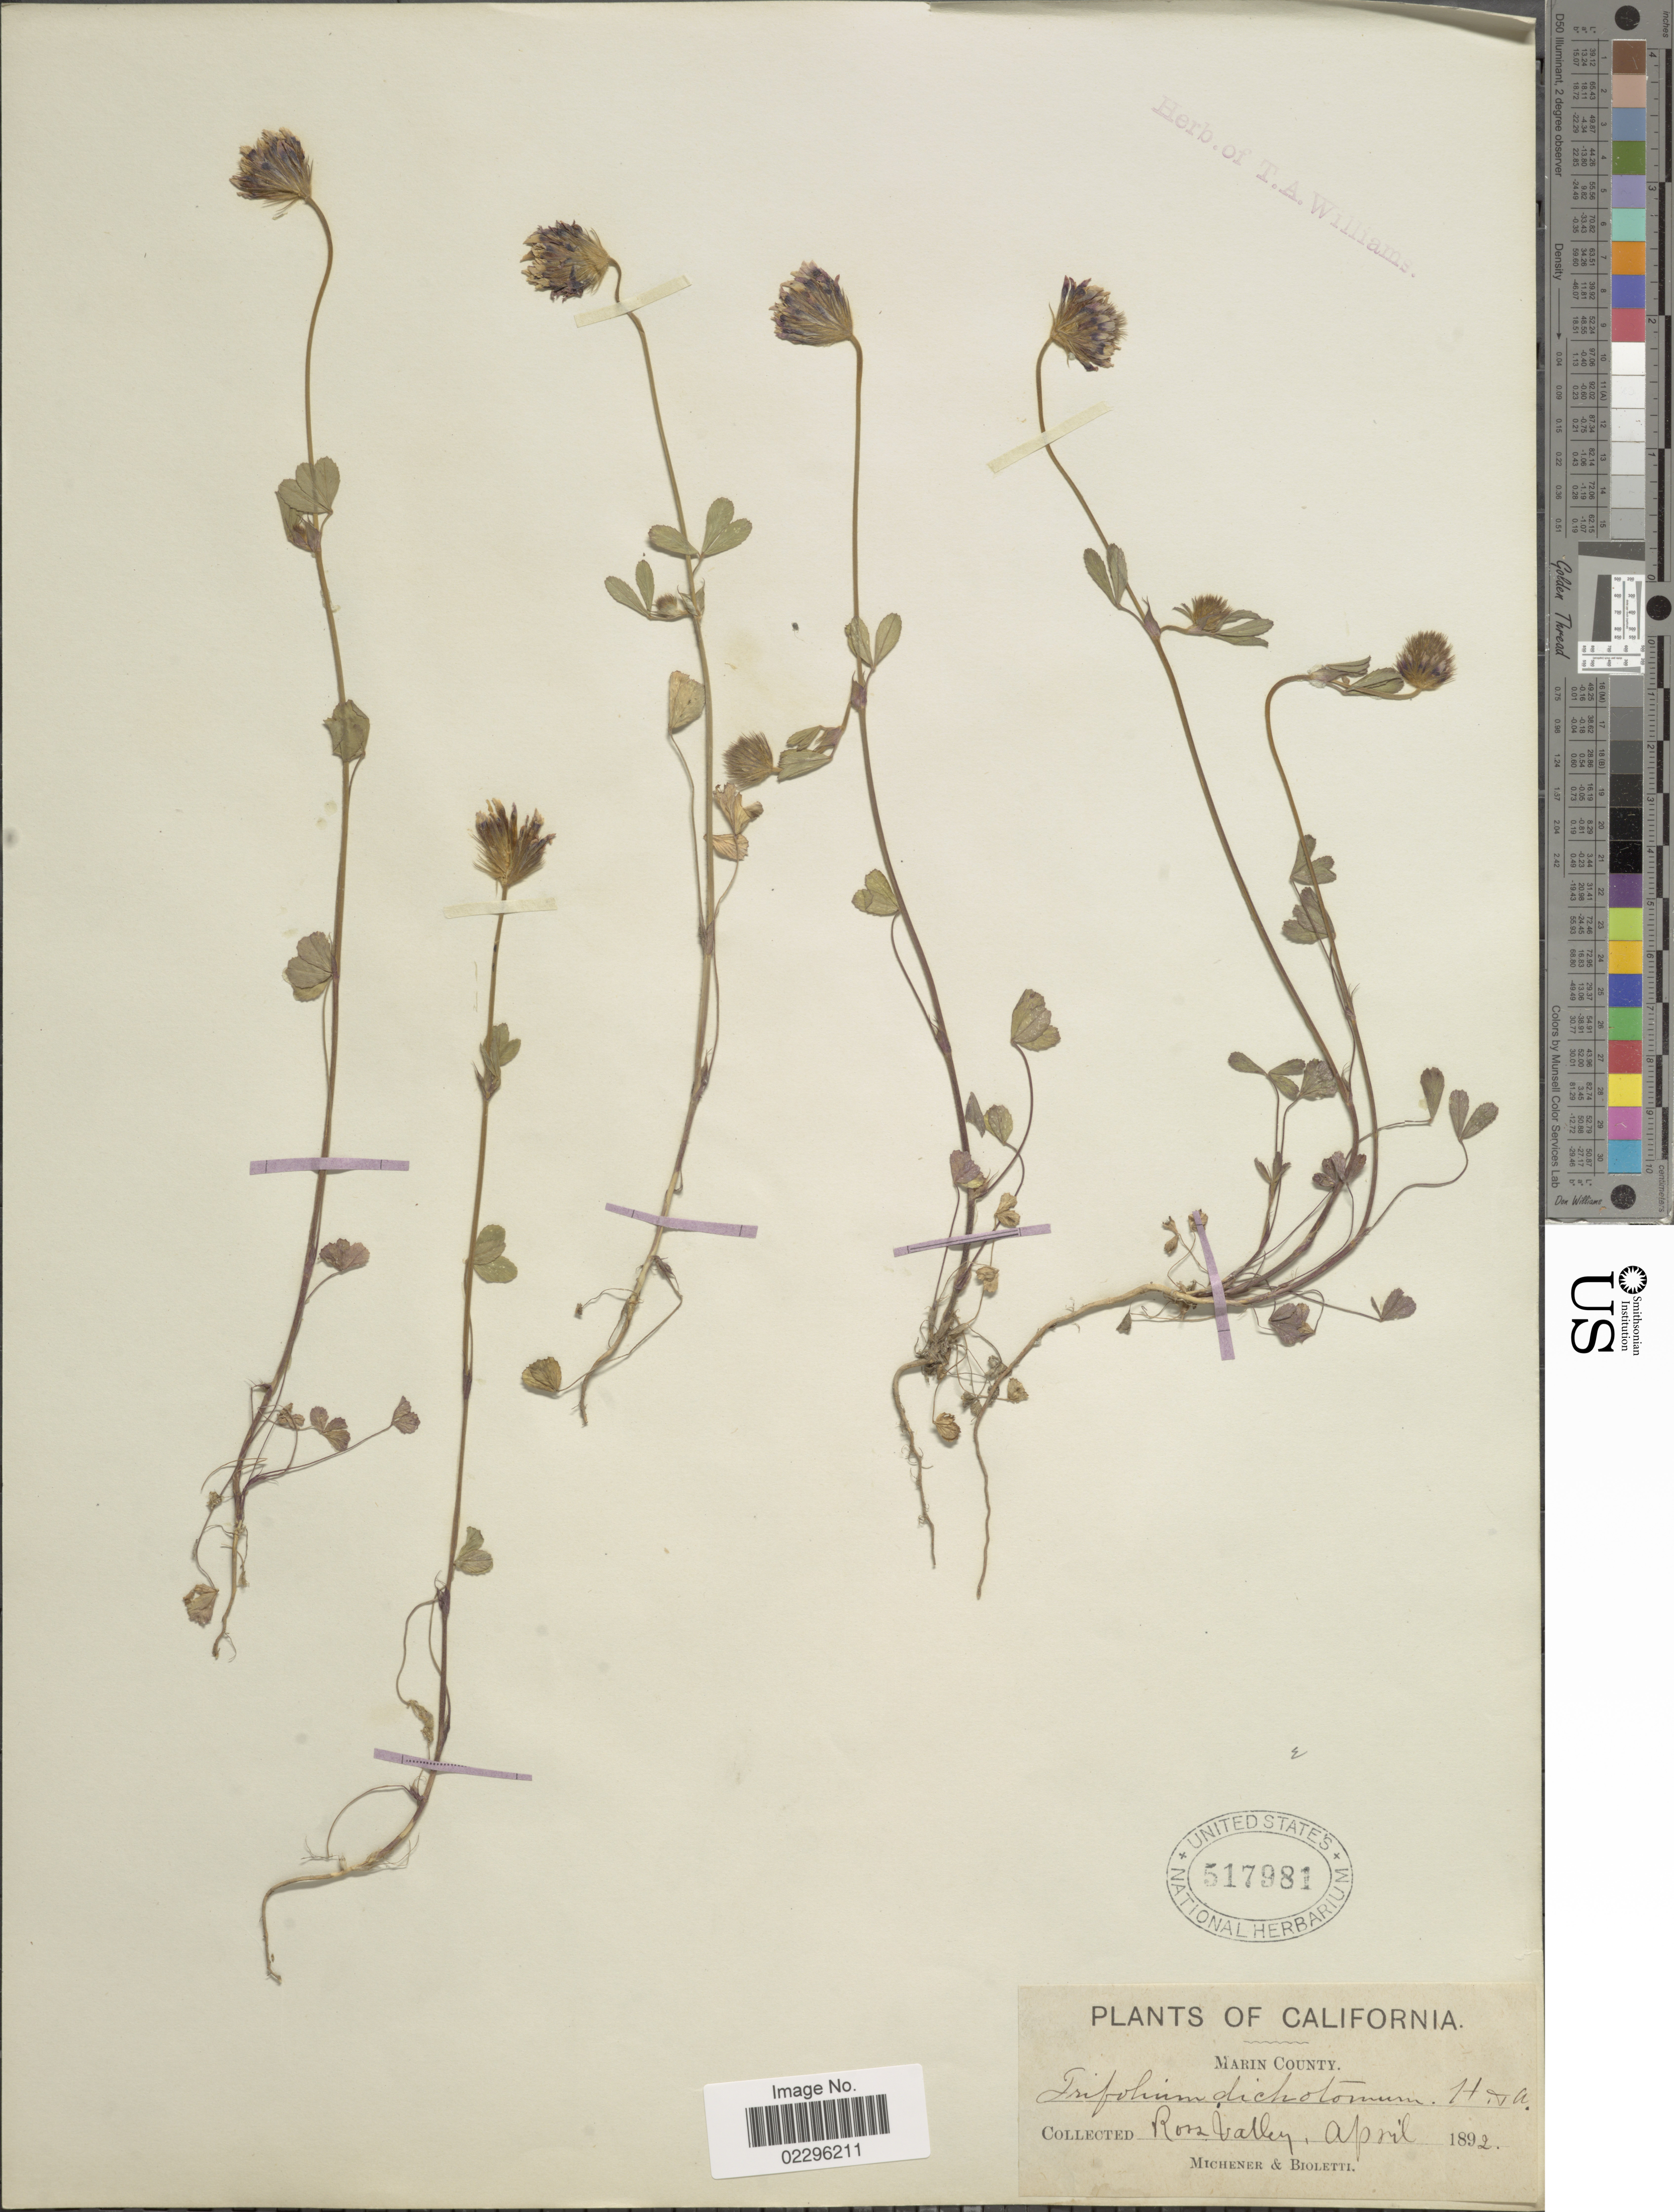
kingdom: Plantae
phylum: Tracheophyta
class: Magnoliopsida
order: Fabales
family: Fabaceae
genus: Trifolium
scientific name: Trifolium dichotomum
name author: Hook. & Arn.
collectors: -. Michener & -- Bioletti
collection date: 1892-04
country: United States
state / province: California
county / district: Marin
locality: Marin County, Ross Valley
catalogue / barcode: US 517981